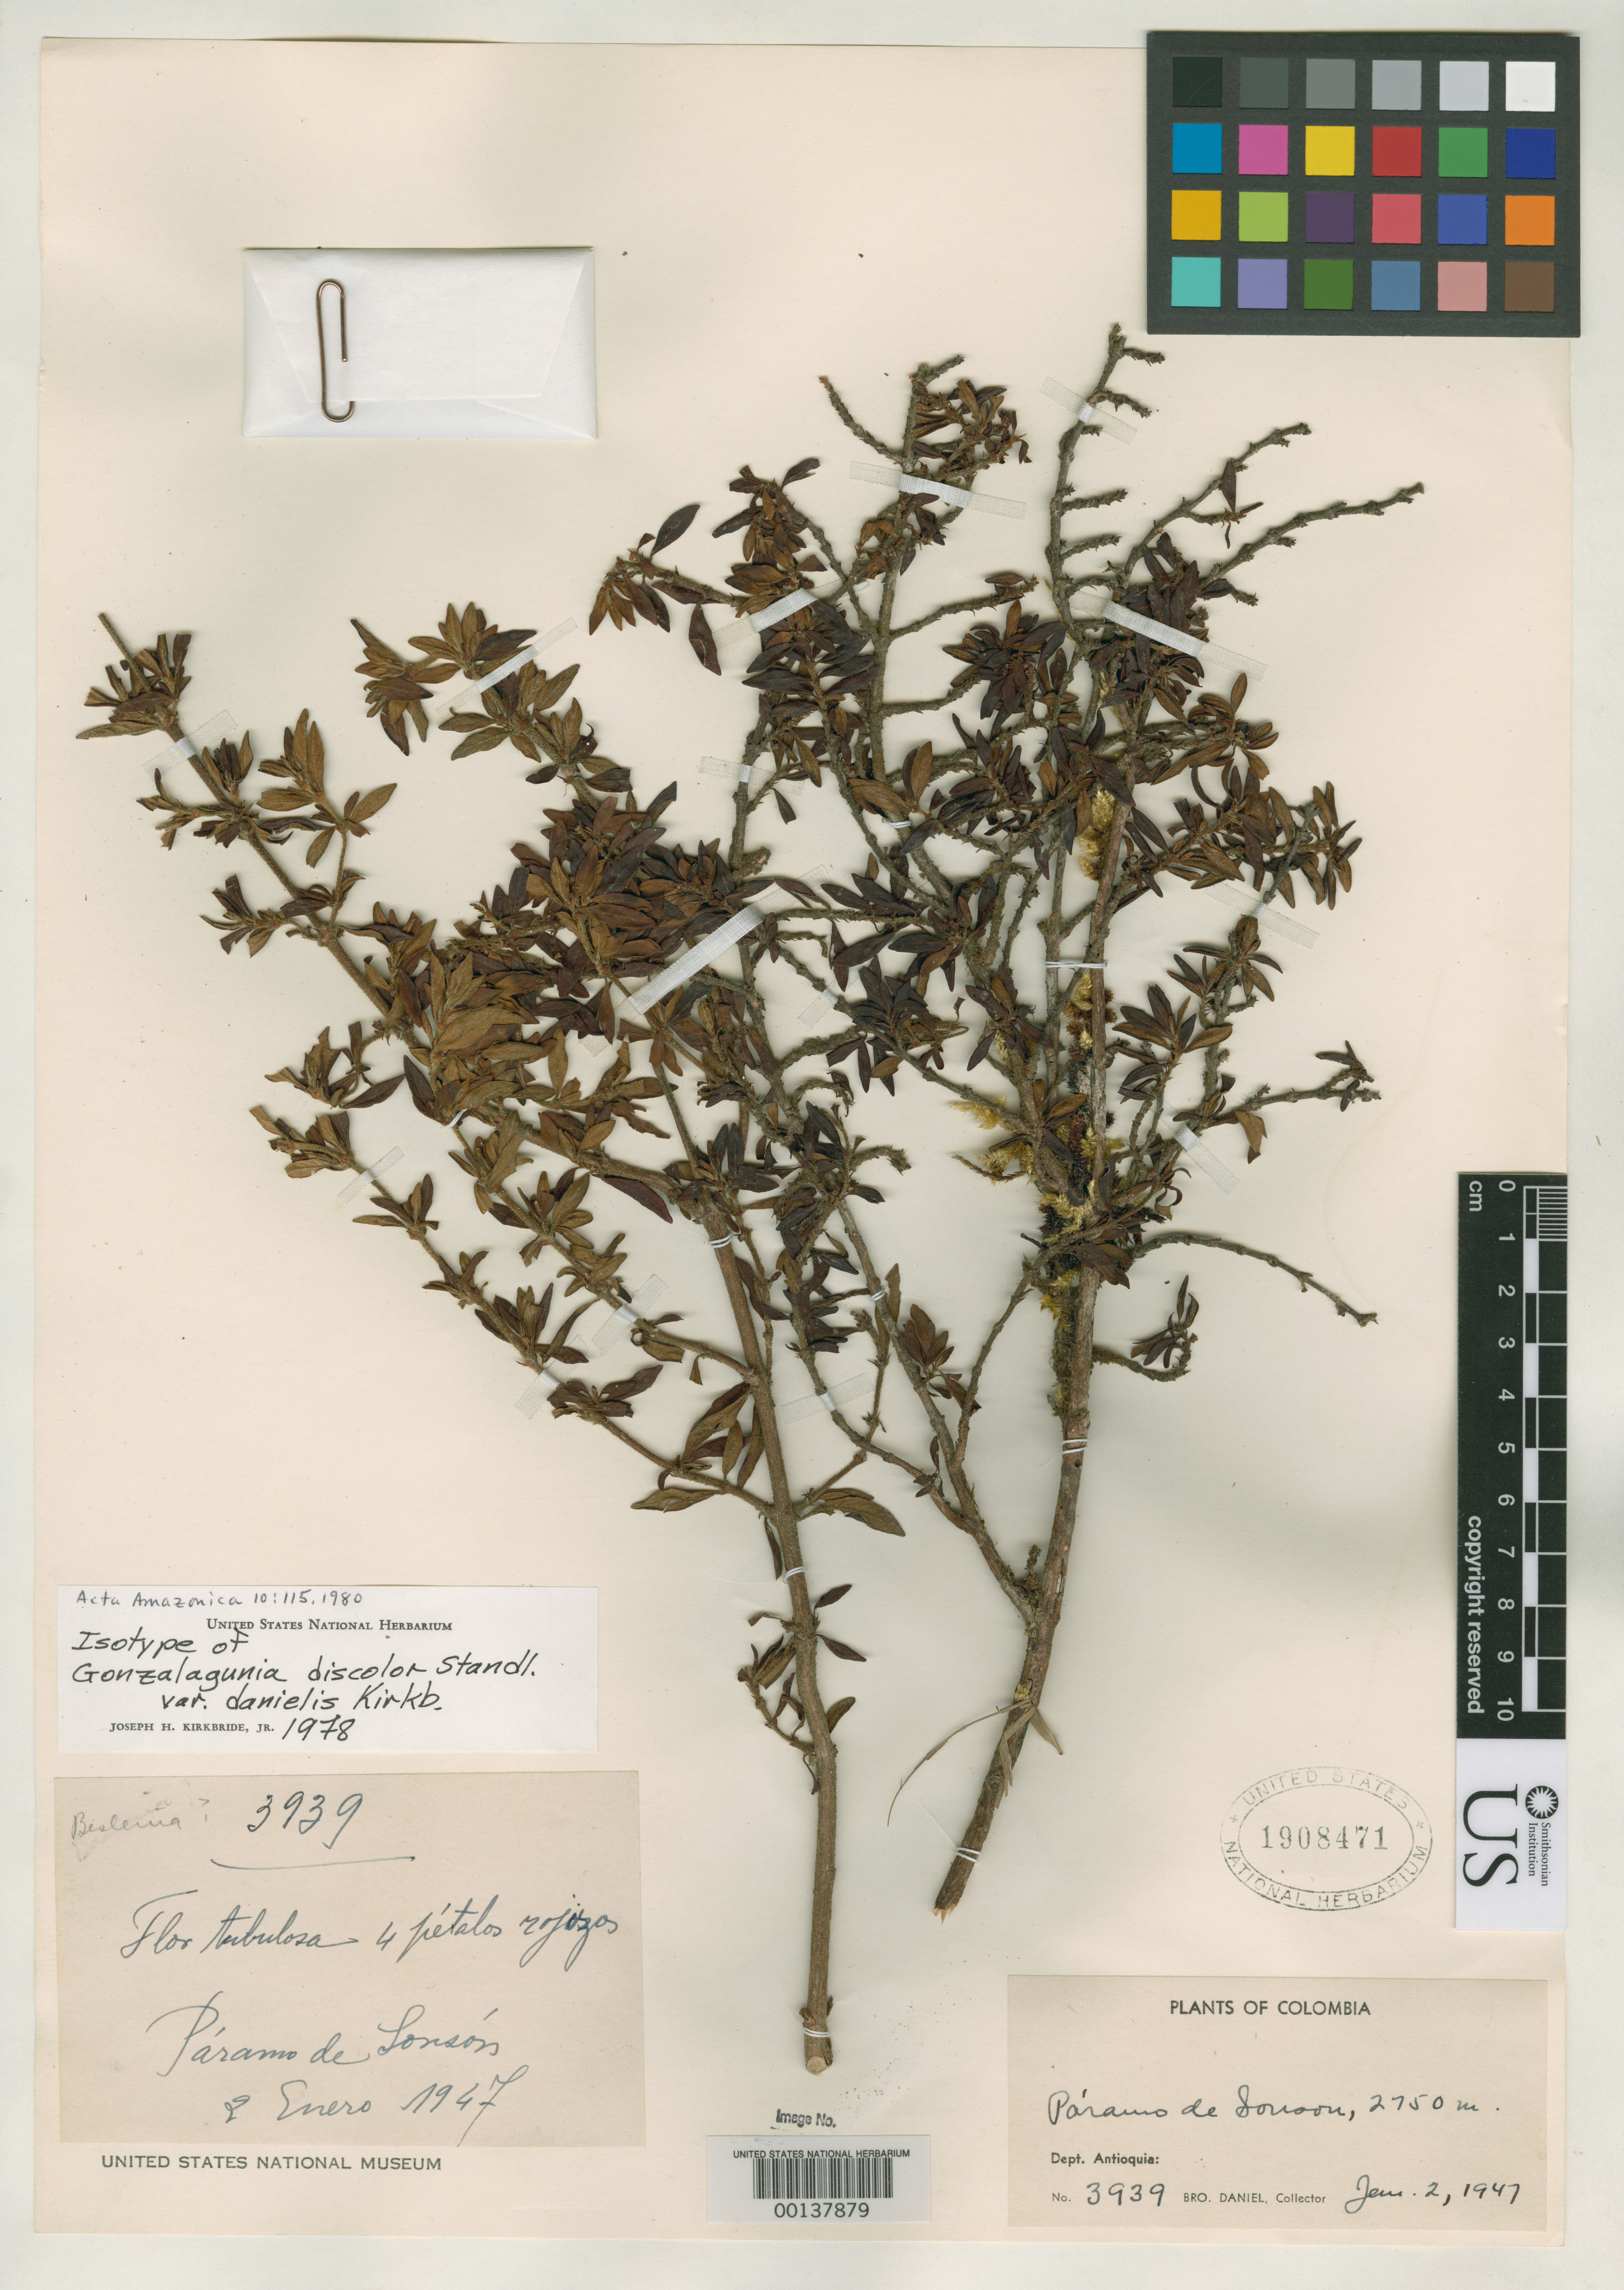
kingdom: Plantae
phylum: Tracheophyta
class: Magnoliopsida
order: Gentianales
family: Rubiaceae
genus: Gonzalagunia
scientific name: Gonzalagunia discolor var. danielis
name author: J.H. Kirkbr.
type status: Isotype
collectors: Bro. Daniel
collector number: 3939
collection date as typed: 02 Jan 1947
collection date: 1947-01-02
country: Colombia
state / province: Antioquia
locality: Paramo de Sonson.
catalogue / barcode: US 1908471